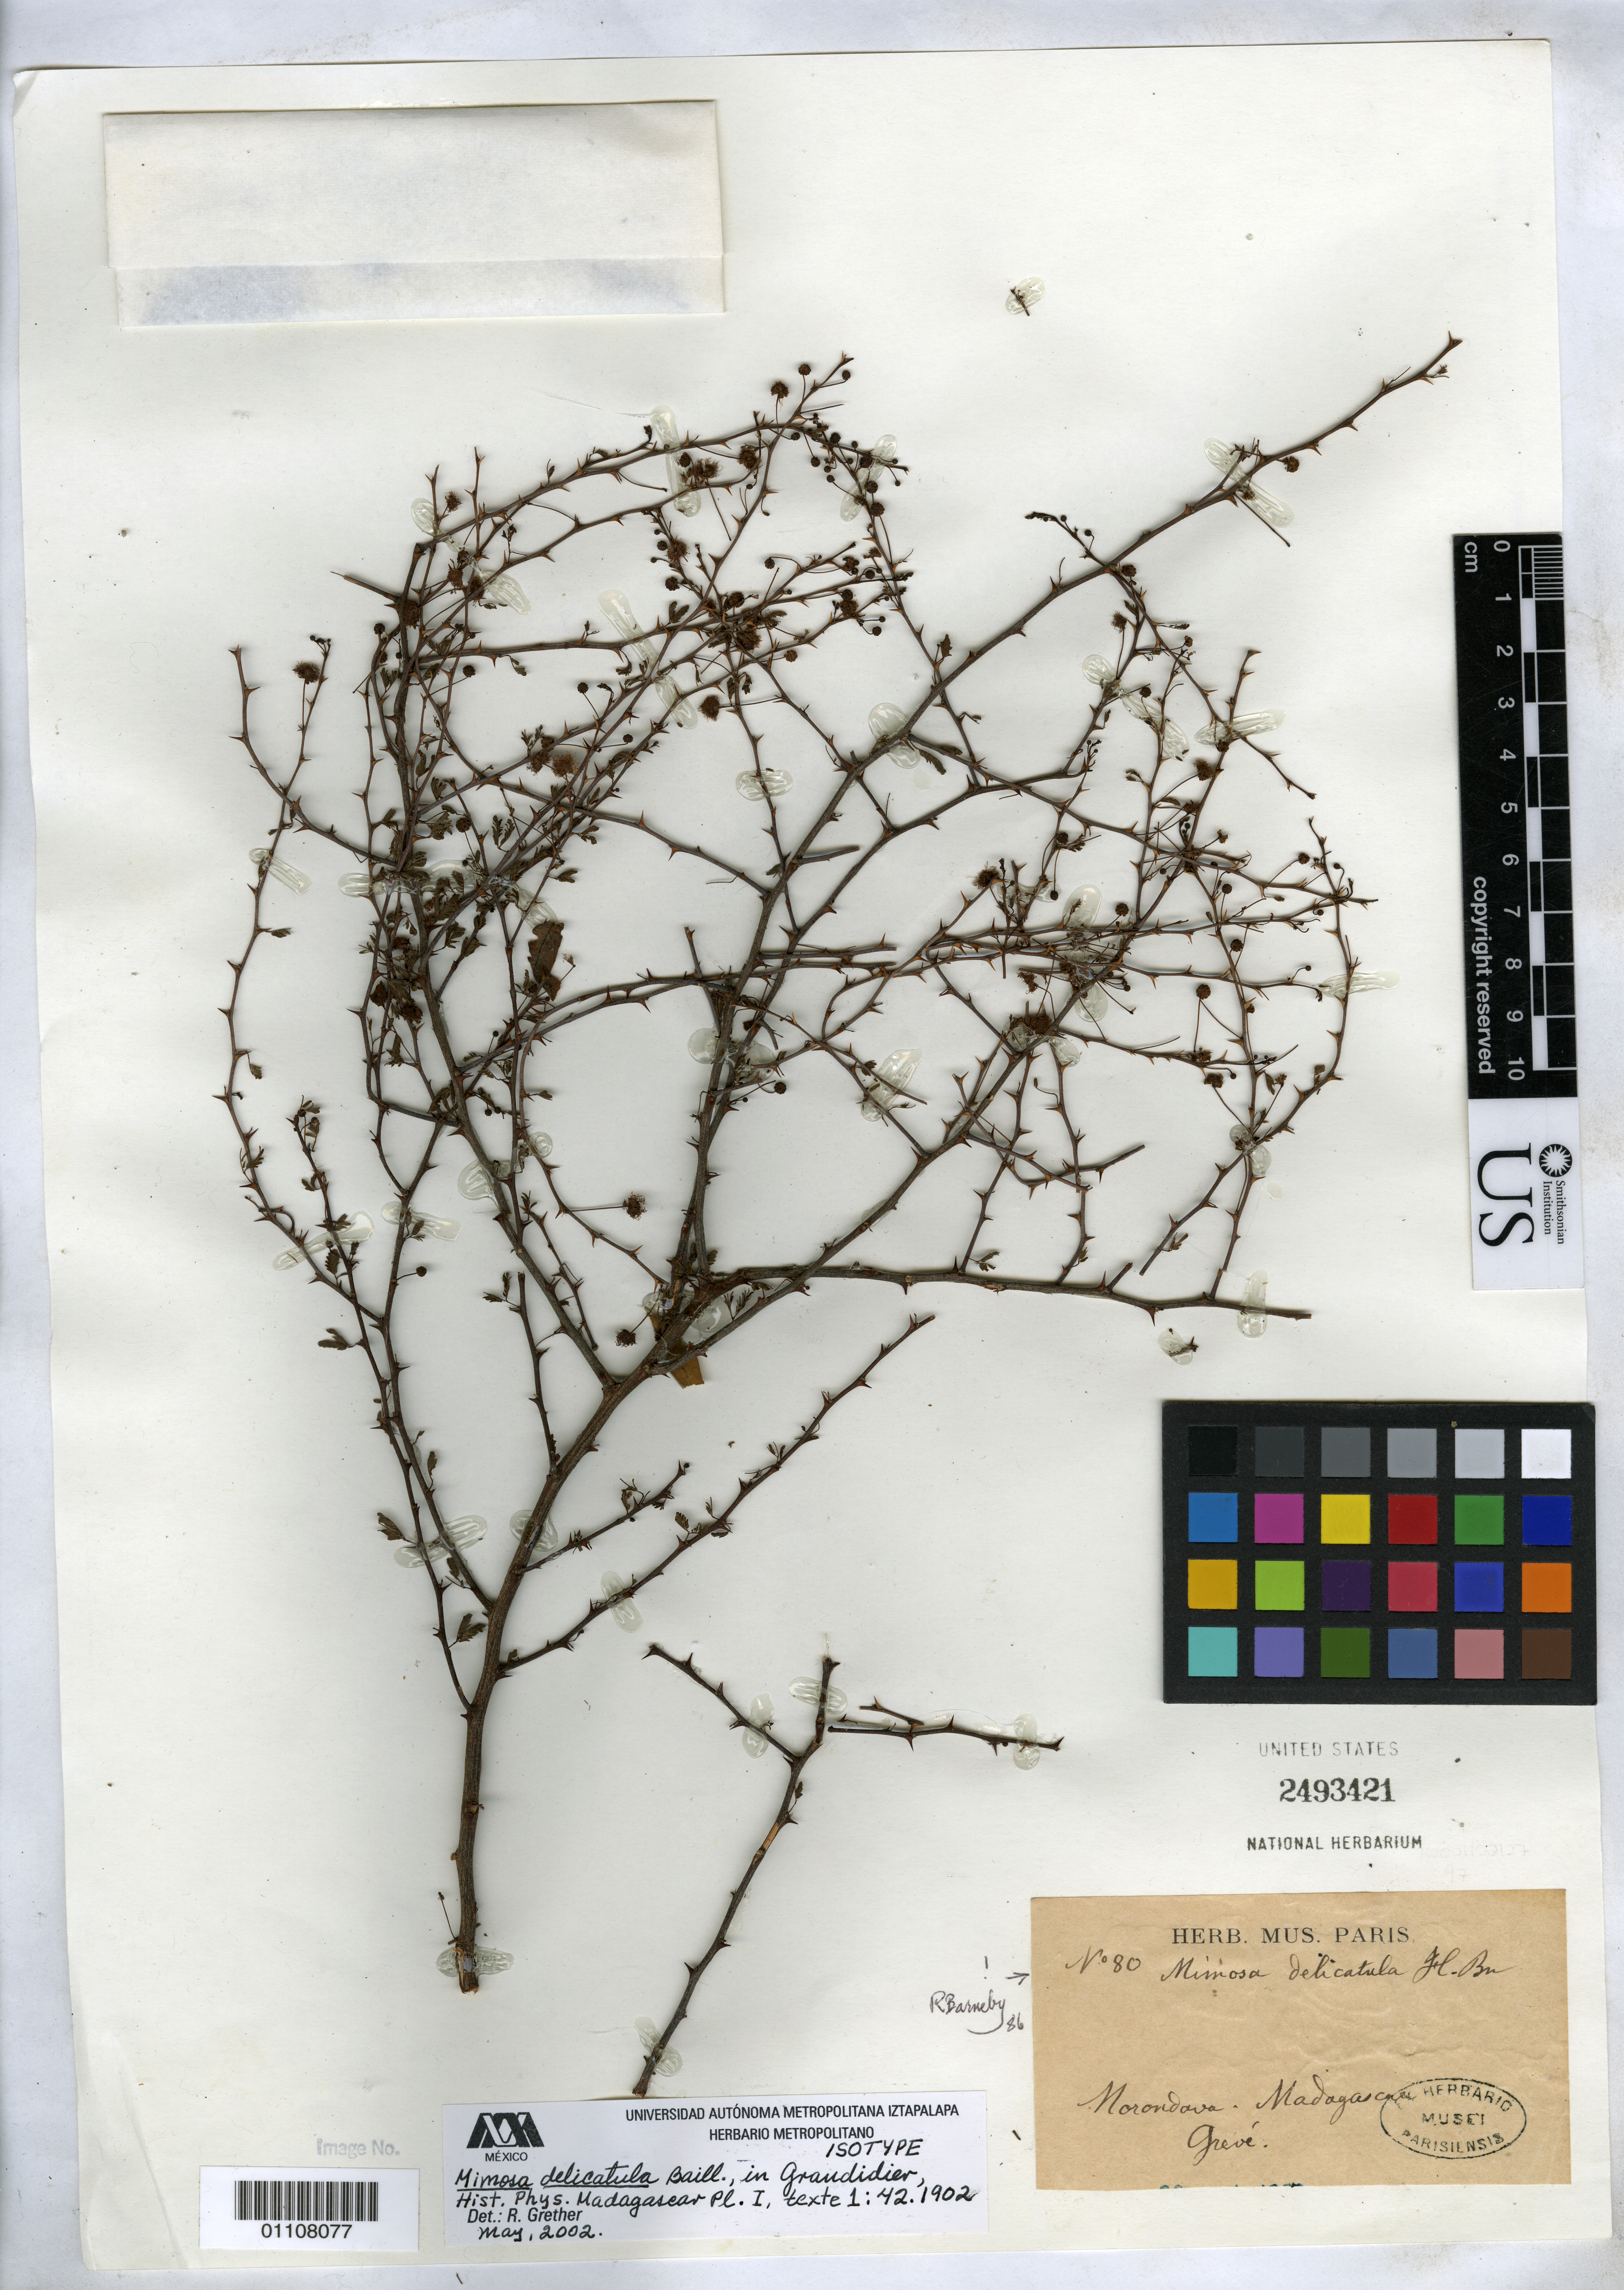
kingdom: Plantae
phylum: Tracheophyta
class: Magnoliopsida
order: Fabales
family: Fabaceae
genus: Mimosa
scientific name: Mimosa delicatula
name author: Baill.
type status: Isotype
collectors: -. Grevé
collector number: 80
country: Madagascar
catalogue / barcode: US 2493421